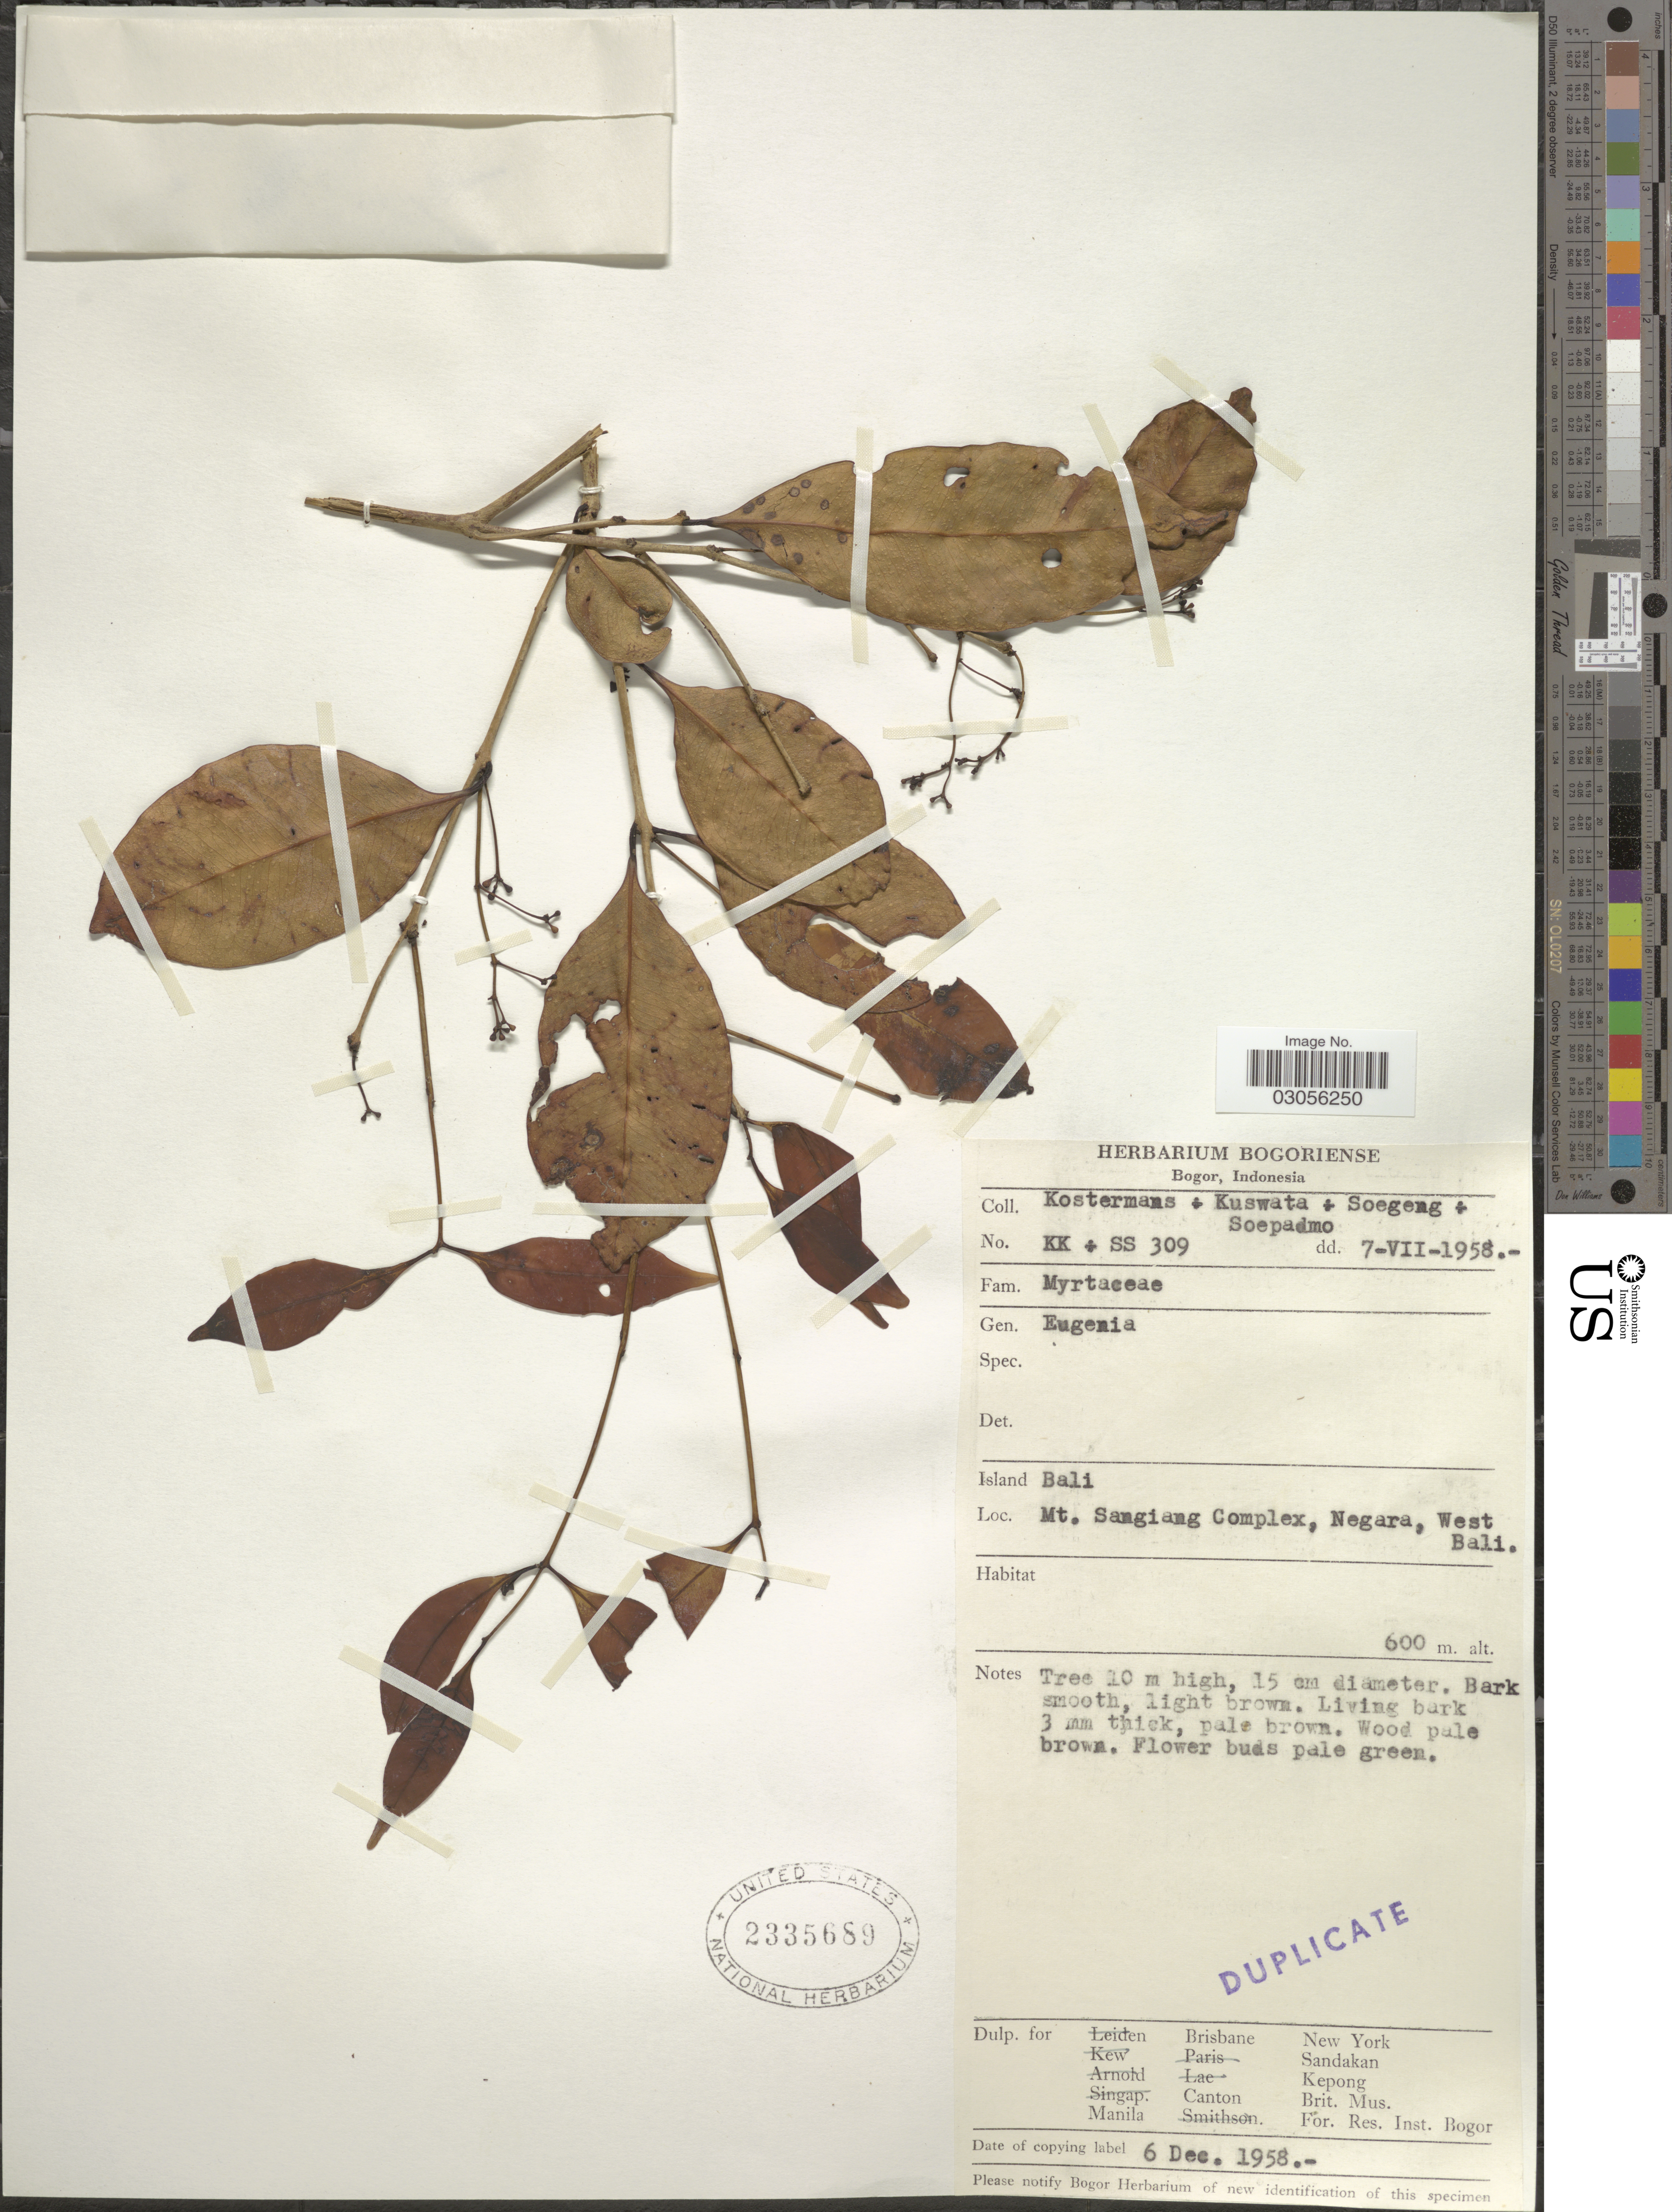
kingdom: Plantae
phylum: Tracheophyta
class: Magnoliopsida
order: Myrtales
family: Myrtaceae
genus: Syzygium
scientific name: Syzygium sp.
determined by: Strong, M. T., (US), Smithsonian Institution - National Museum of Natural History (UNITED STATES)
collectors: Kostermans, -. Kuswata, -. Soegeng & -. Soepadmo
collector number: KK+SS309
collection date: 1958-07-07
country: Indonesia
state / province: Nusa Tenggara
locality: Island Bali. Mt. Sangiang Complex, Negara, West Bali.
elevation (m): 600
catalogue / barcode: US 2335689